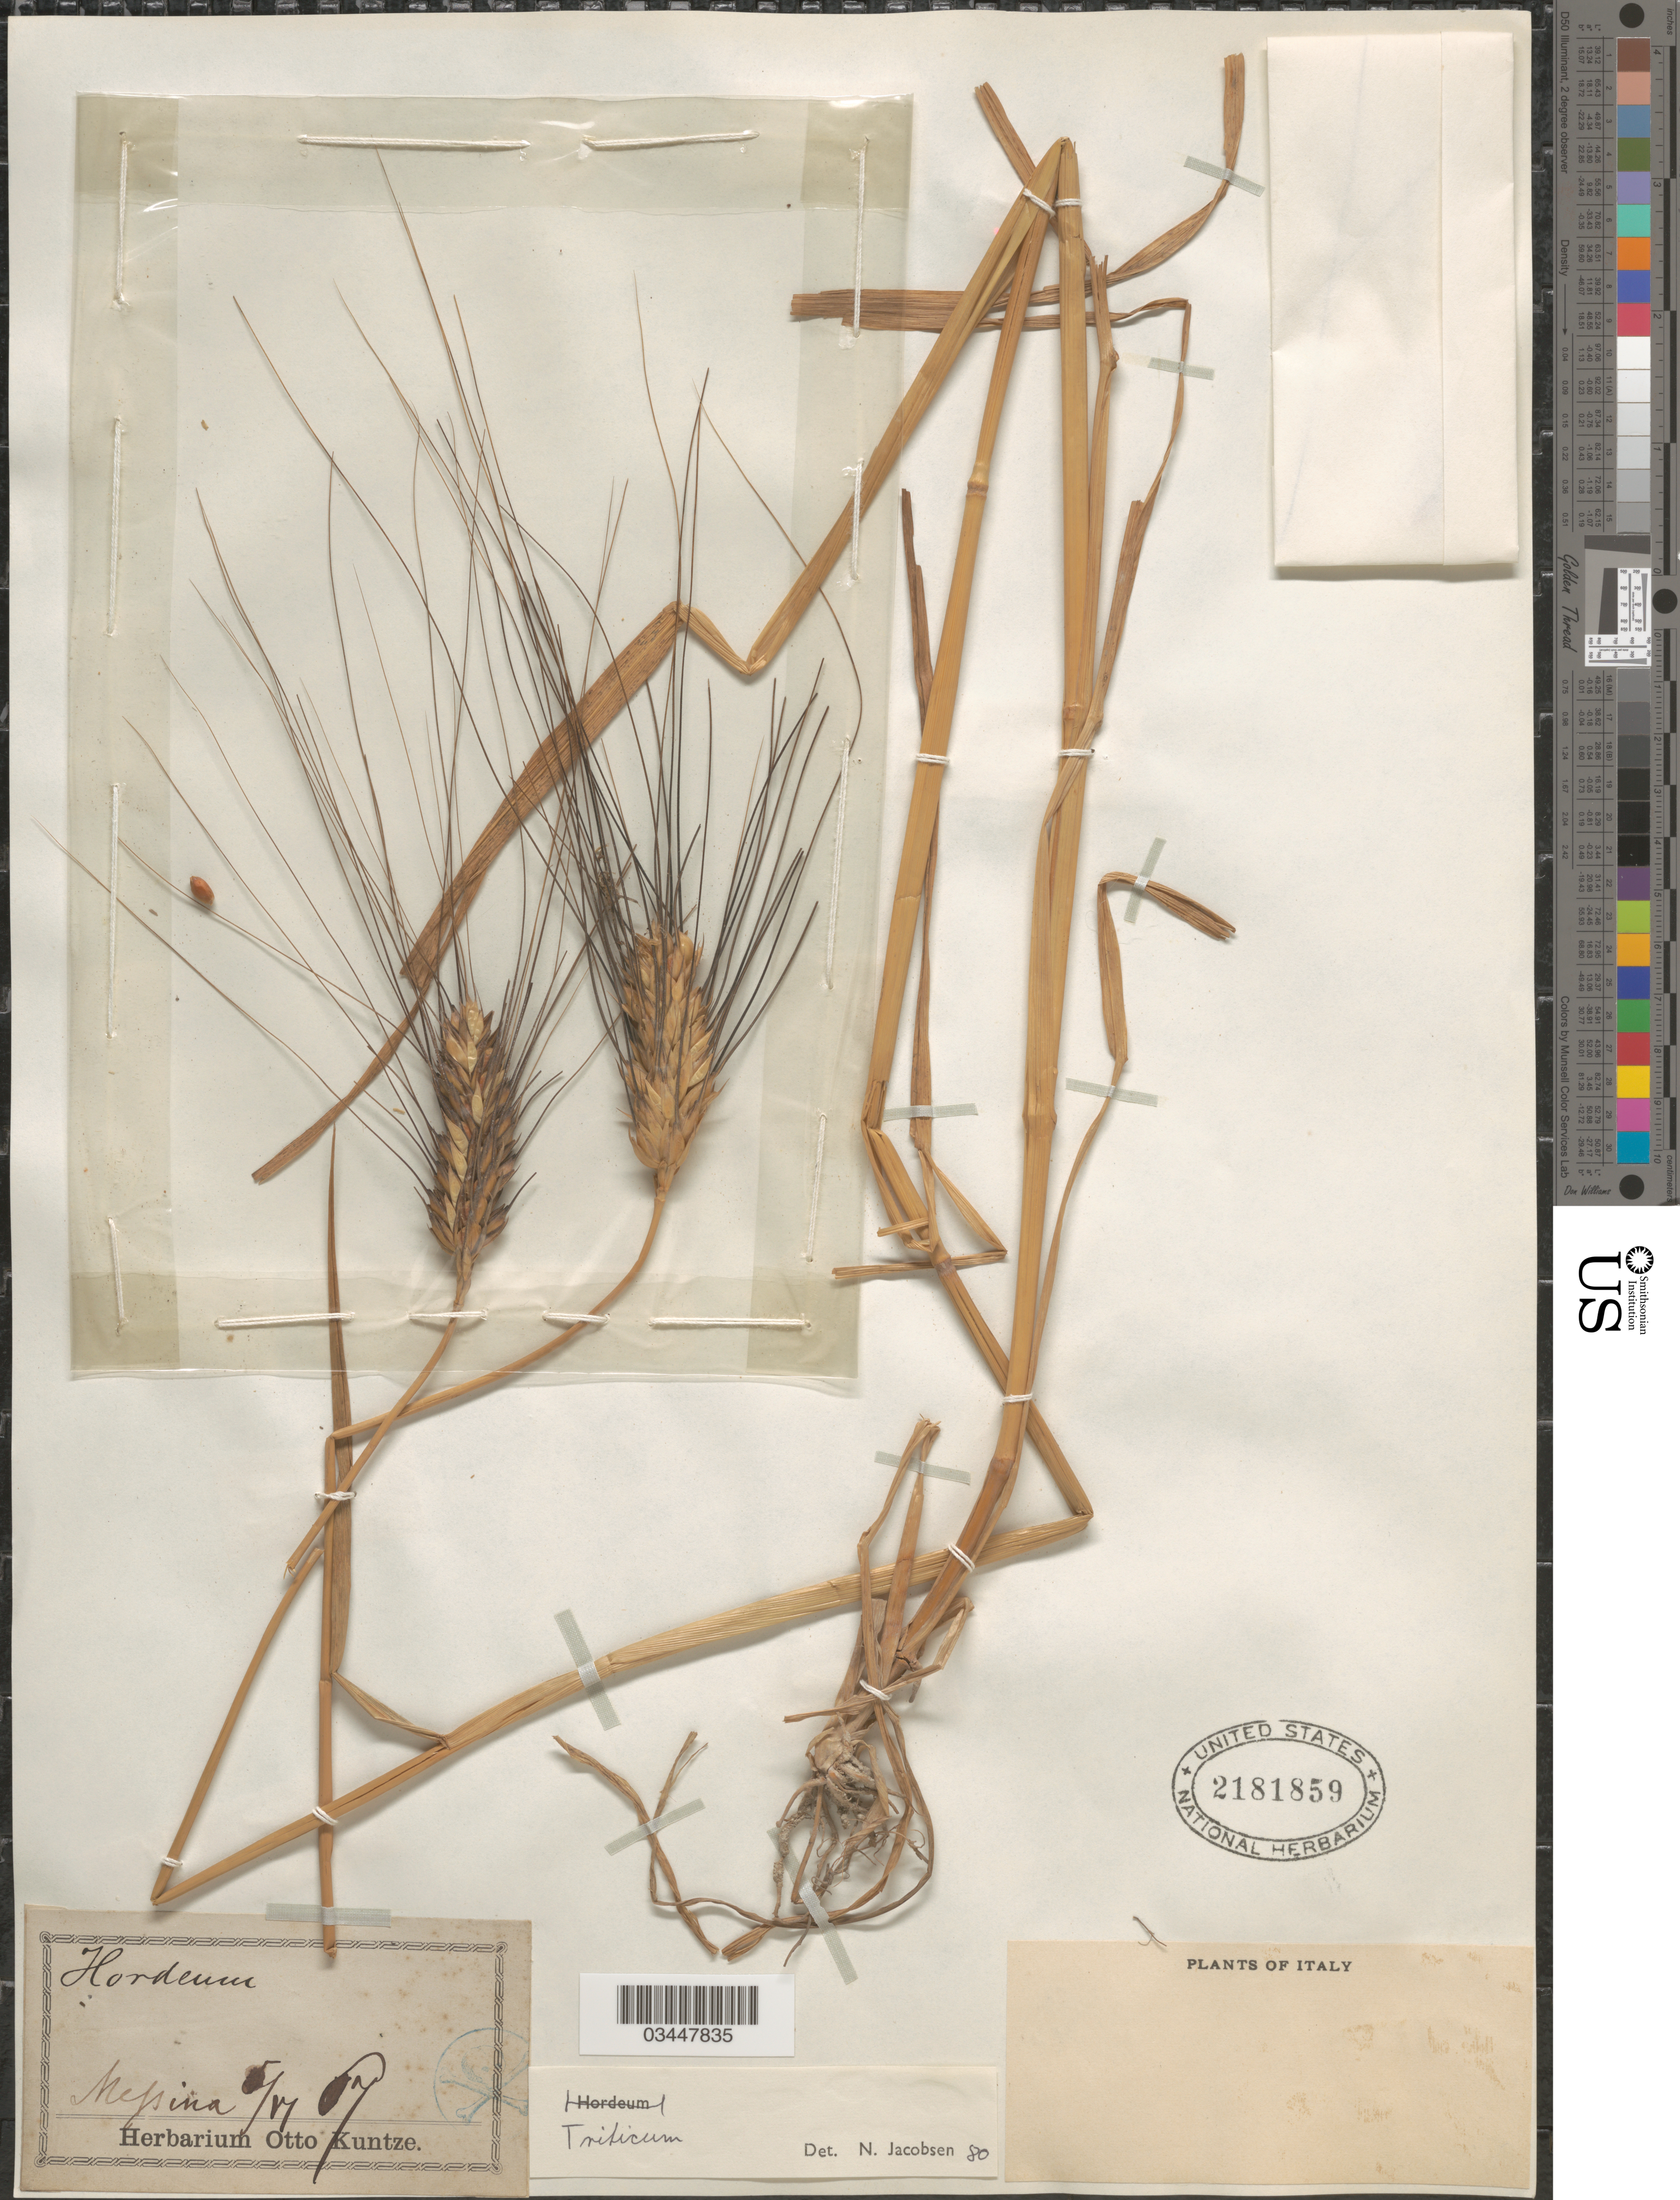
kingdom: Plantae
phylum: Tracheophyta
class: Liliopsida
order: Poales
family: Poaceae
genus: Triticum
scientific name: Triticum sp.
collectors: ex herb. Otto Kuntze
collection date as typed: Transcribed d/m/y: 17/5/67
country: Italy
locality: Messina.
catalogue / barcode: US 2181859